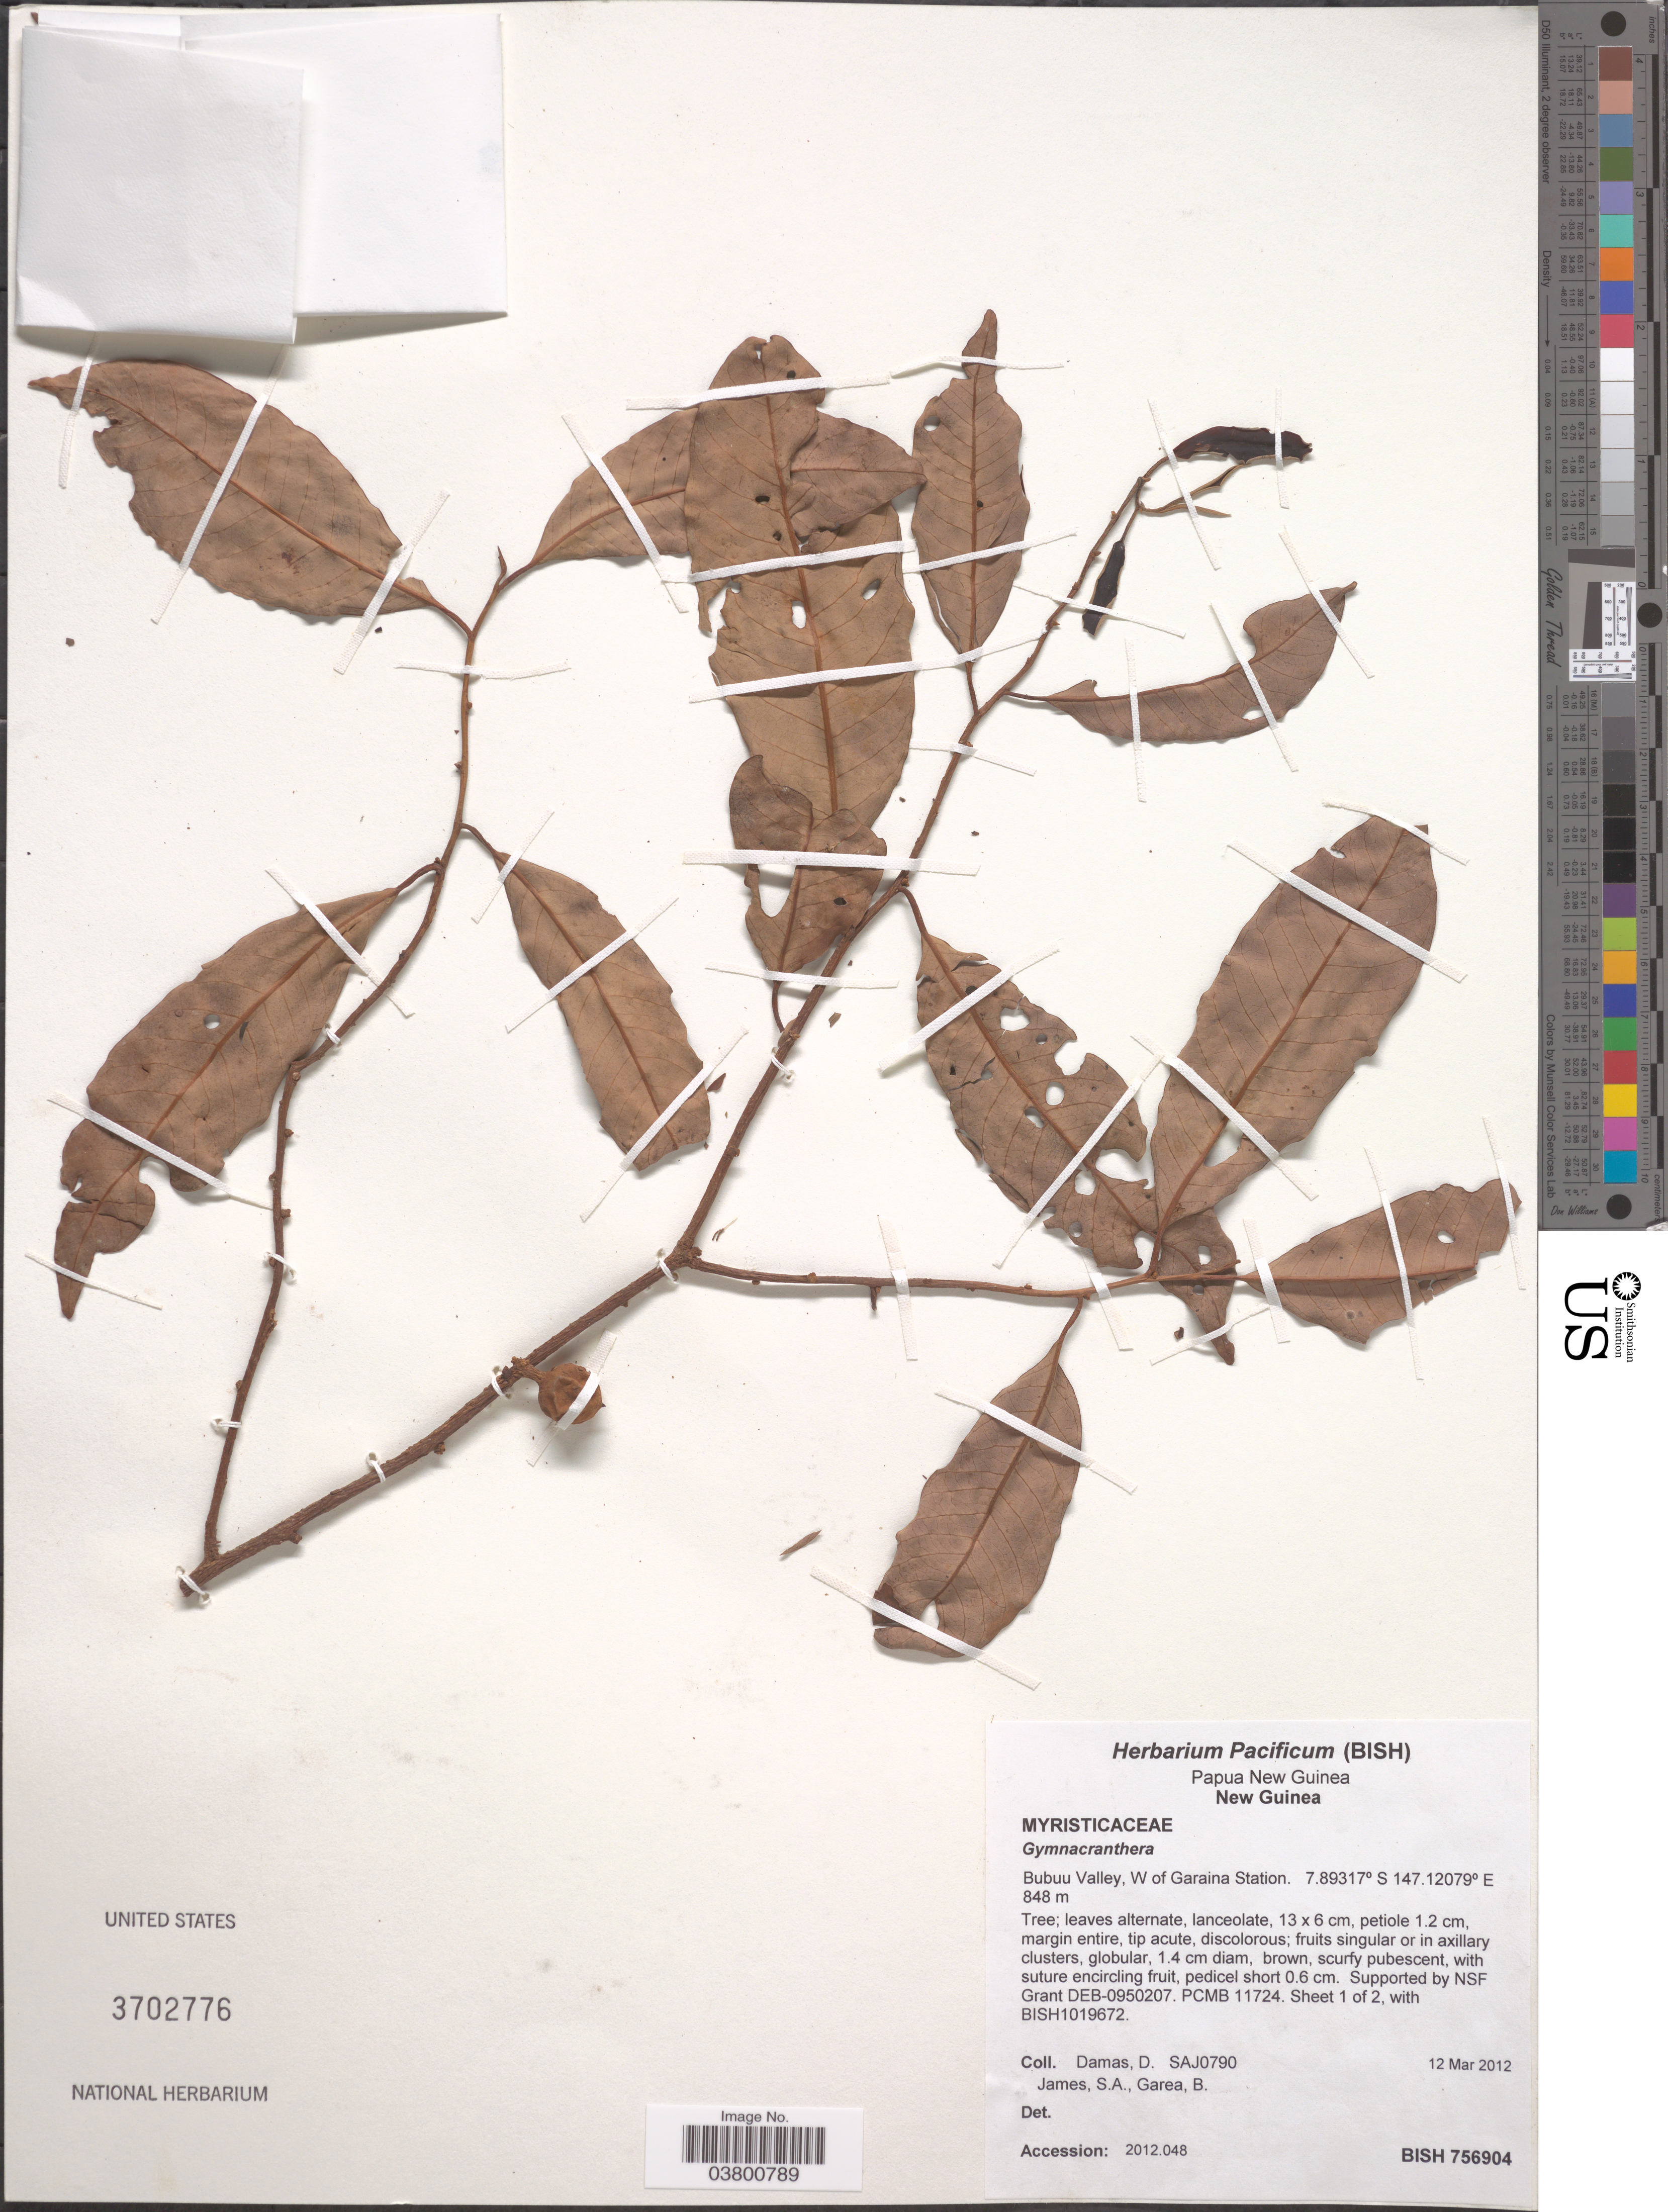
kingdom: Plantae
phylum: Tracheophyta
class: Magnoliopsida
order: Magnoliales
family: Myristicaceae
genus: Gymnacranthera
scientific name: Gymnacranthera sp.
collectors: D. Damas, S. James & B. Garea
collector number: SAJ0790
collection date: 2012-03-12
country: Papua New Guinea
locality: New Guinea. Bubuu Valley, W of Garaina Station.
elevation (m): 848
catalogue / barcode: US 3702776